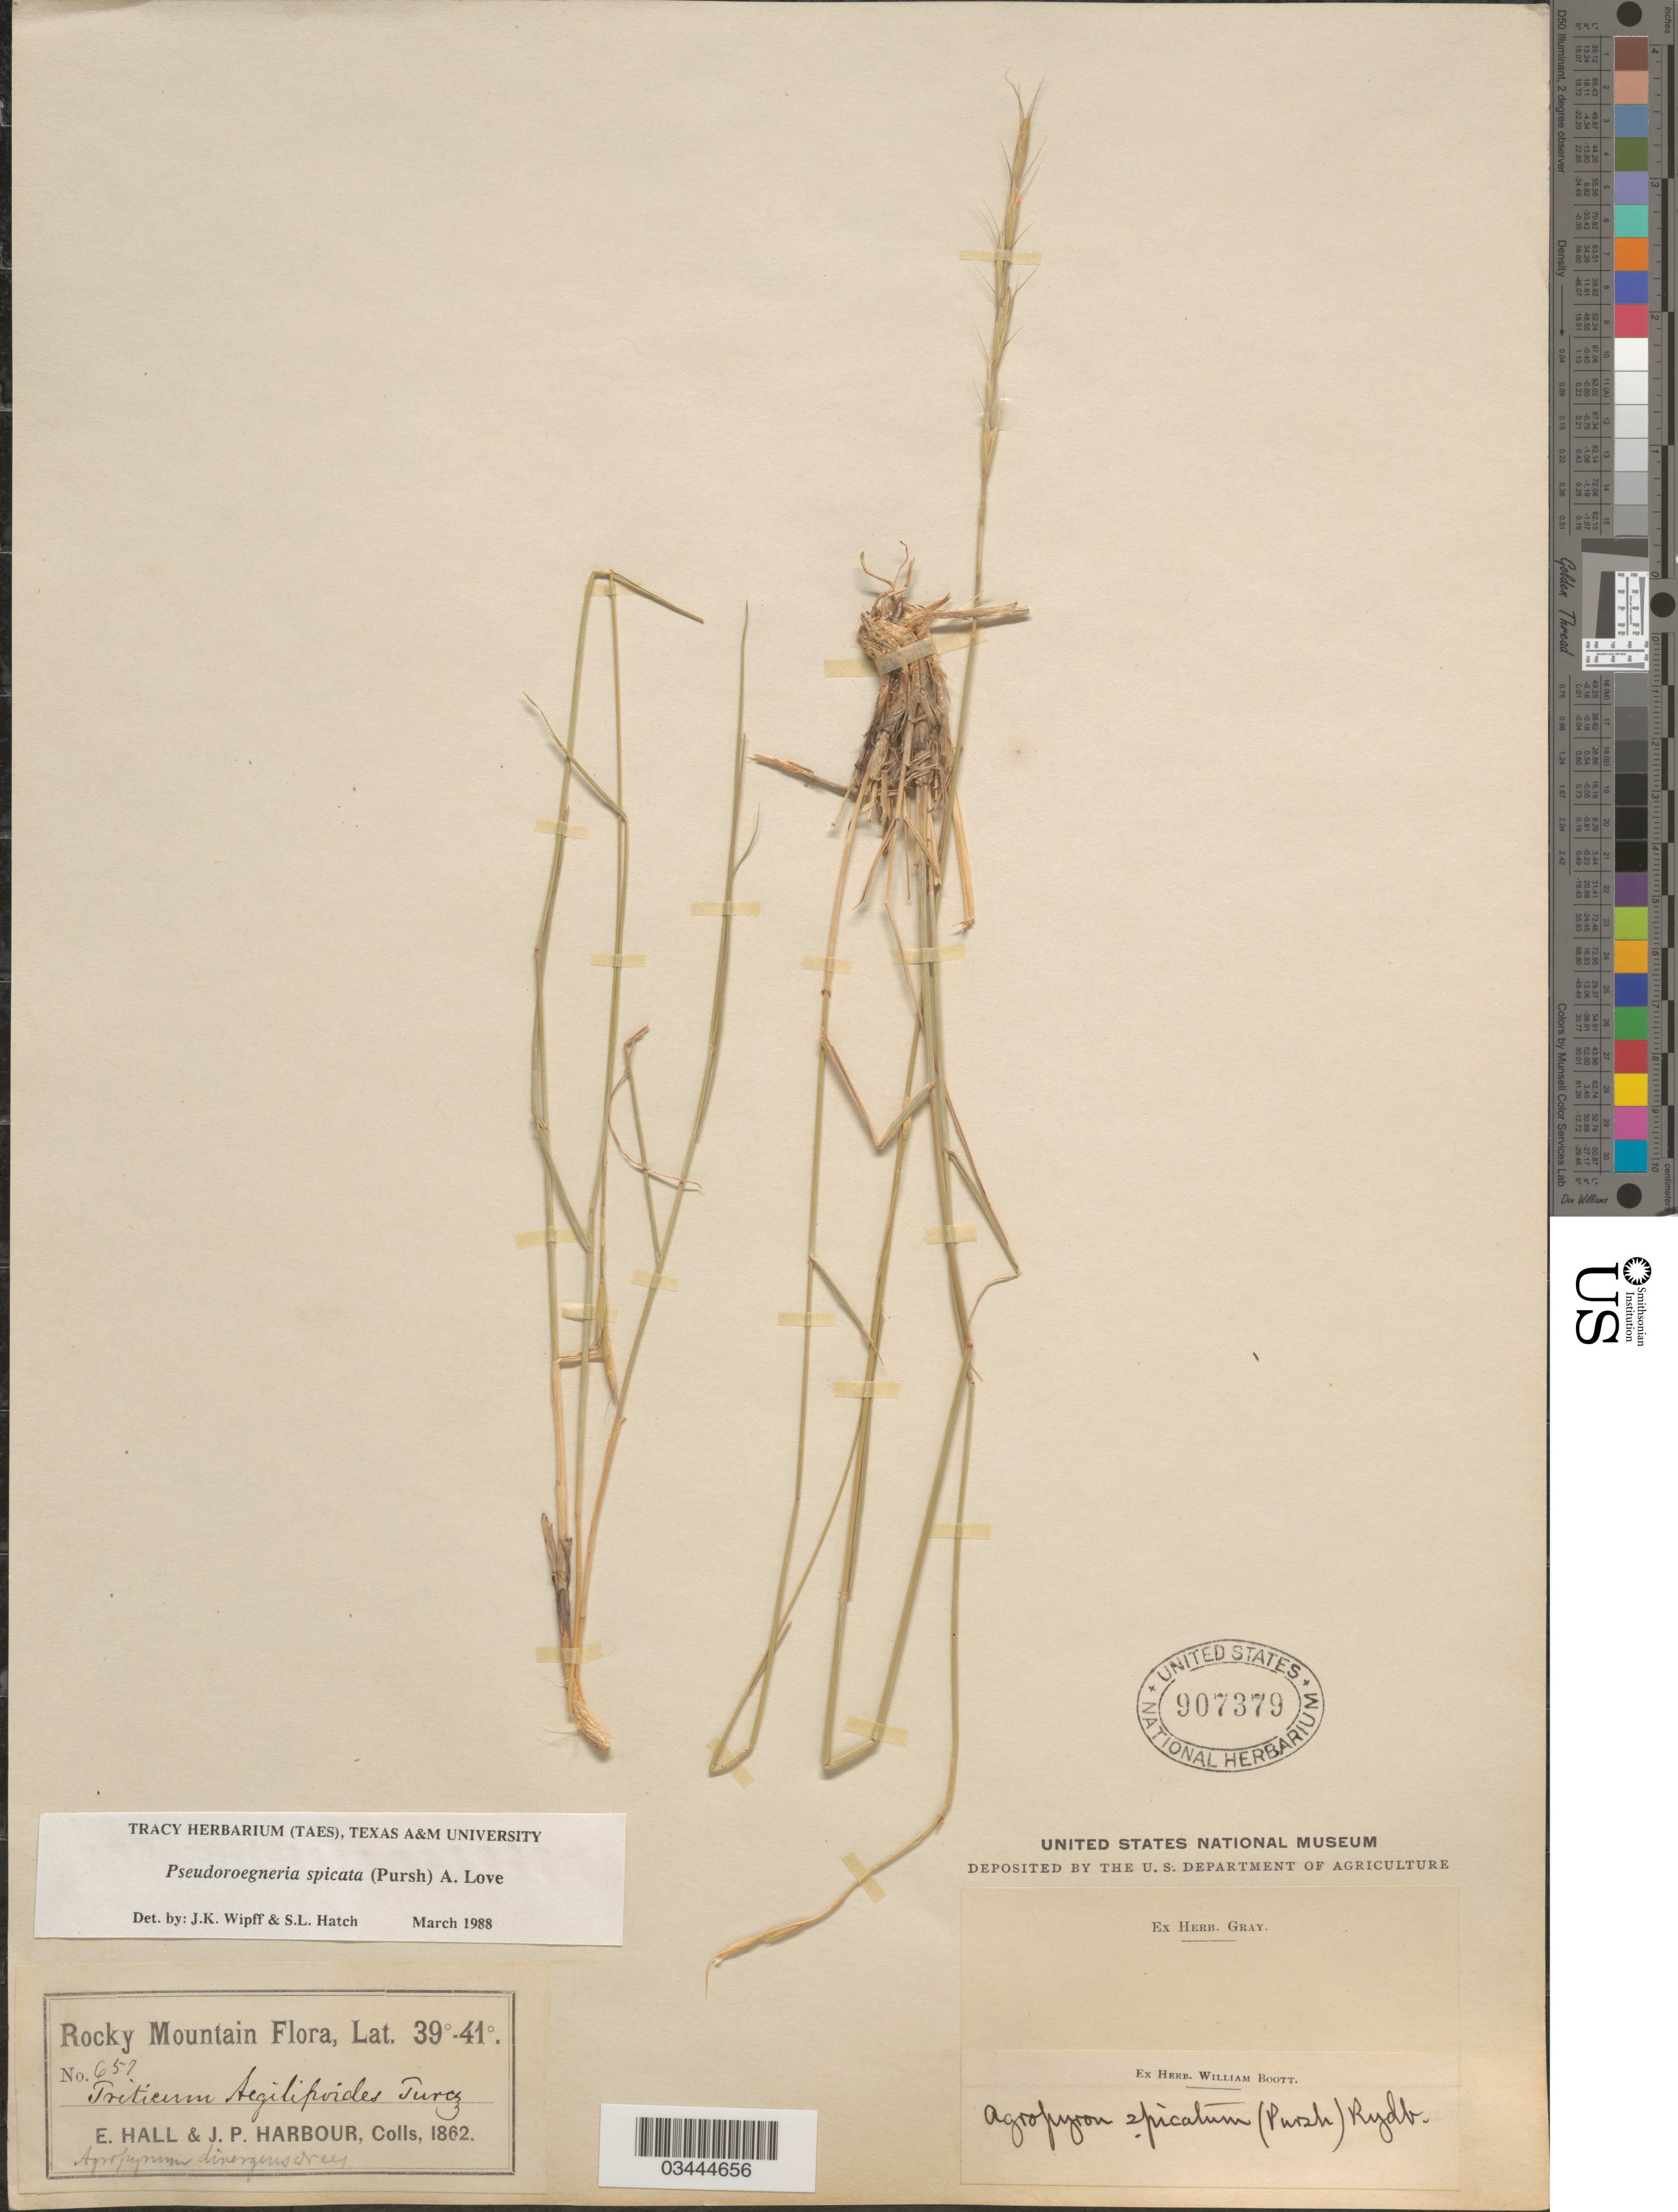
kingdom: Plantae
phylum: Tracheophyta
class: Liliopsida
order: Poales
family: Poaceae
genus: Pseudoroegneria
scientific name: Pseudoroegneria spicata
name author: (Pursh) Á. Löve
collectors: E. Hall & J. Harbour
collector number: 657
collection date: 1862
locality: Rocky Mountain.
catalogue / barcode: US 907379